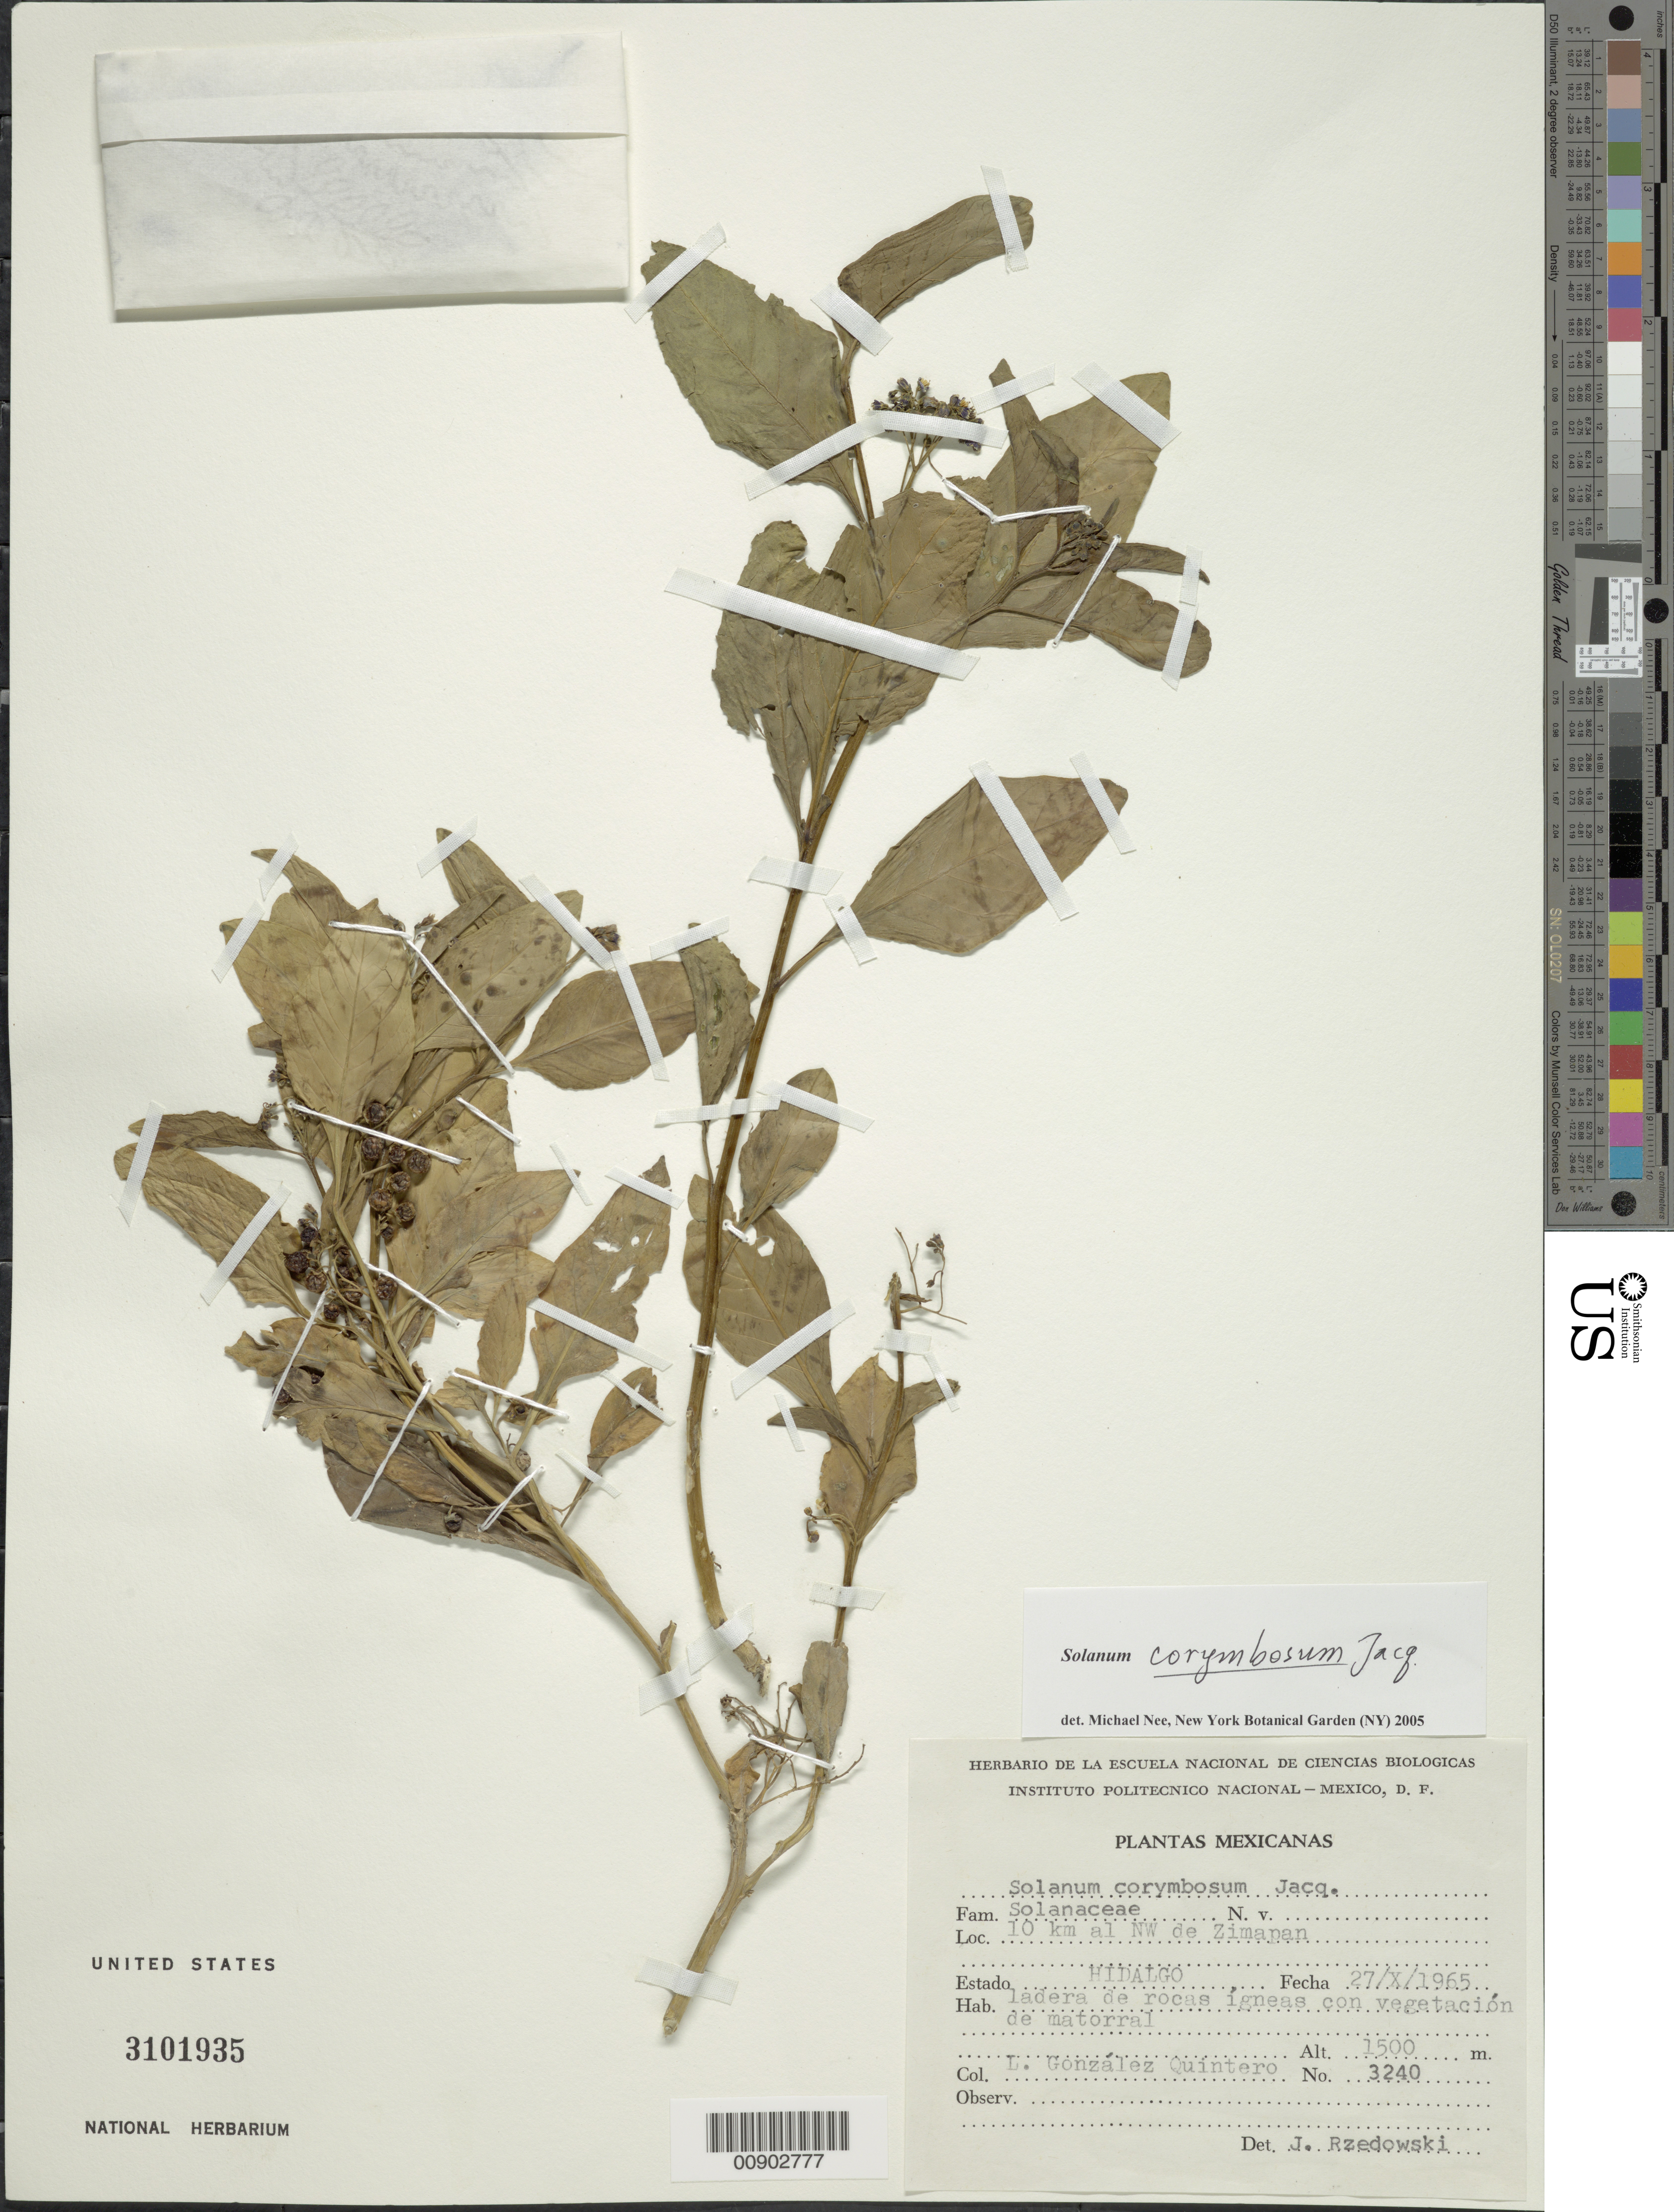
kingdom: Plantae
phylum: Tracheophyta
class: Magnoliopsida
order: Solanales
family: Solanaceae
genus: Solanum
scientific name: Solanum corymbosum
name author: Jacq.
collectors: L. González-Quintero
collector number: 3240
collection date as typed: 27 Oct 1965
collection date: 1965-10-27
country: Mexico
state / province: Hidalgo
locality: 10 km al NW de Zimapan, Hidalgo.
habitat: Ladera de rocas ígneas con vegetación de matorral.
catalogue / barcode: US 3101935